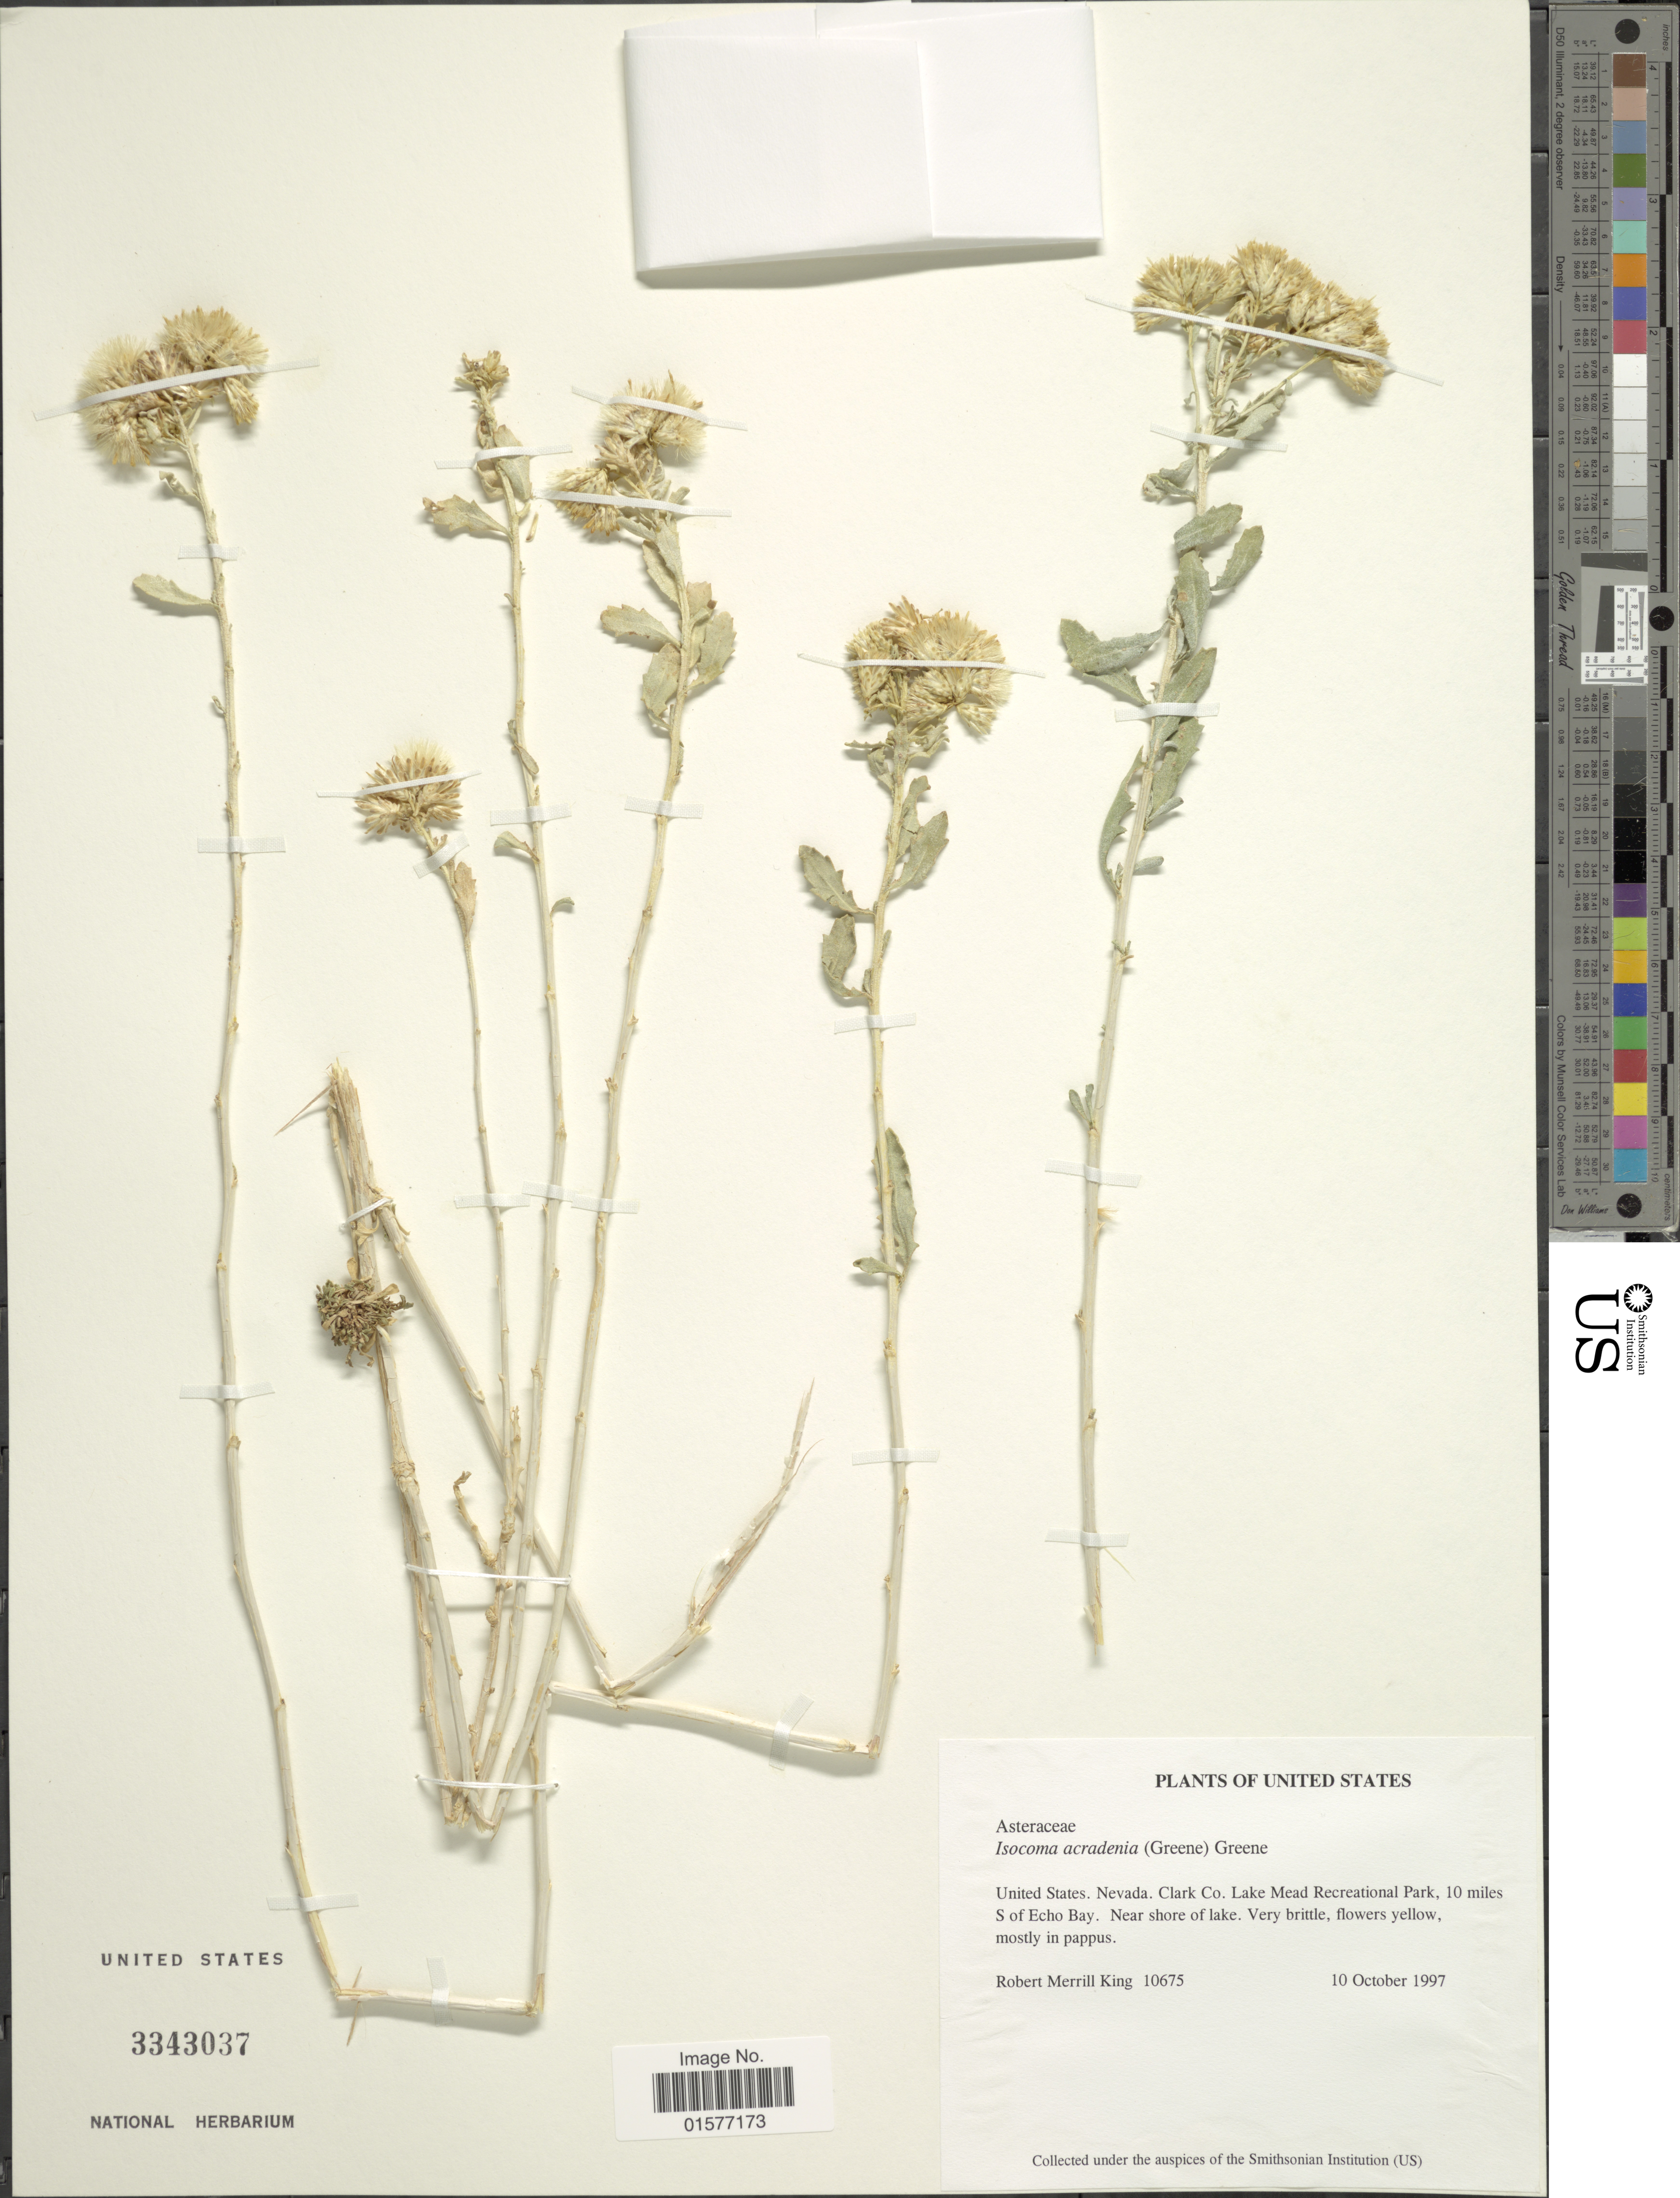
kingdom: Plantae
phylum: Tracheophyta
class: Magnoliopsida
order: Asterales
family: Asteraceae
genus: Isocoma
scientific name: Isocoma acradenia var. eremophila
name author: (S.W. Greene) G.L. Nesom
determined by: Urbatsch, Lowell E., Curator (LSU), Louisiana State University (UNITED STATES)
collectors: R. M. King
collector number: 10675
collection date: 1997-10-10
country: United States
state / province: Nevada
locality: Nevada, Clark Co., Lake Mead Recreational Park, 10 miles S of Echo Bay, Near shoire of lake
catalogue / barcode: US 3343037